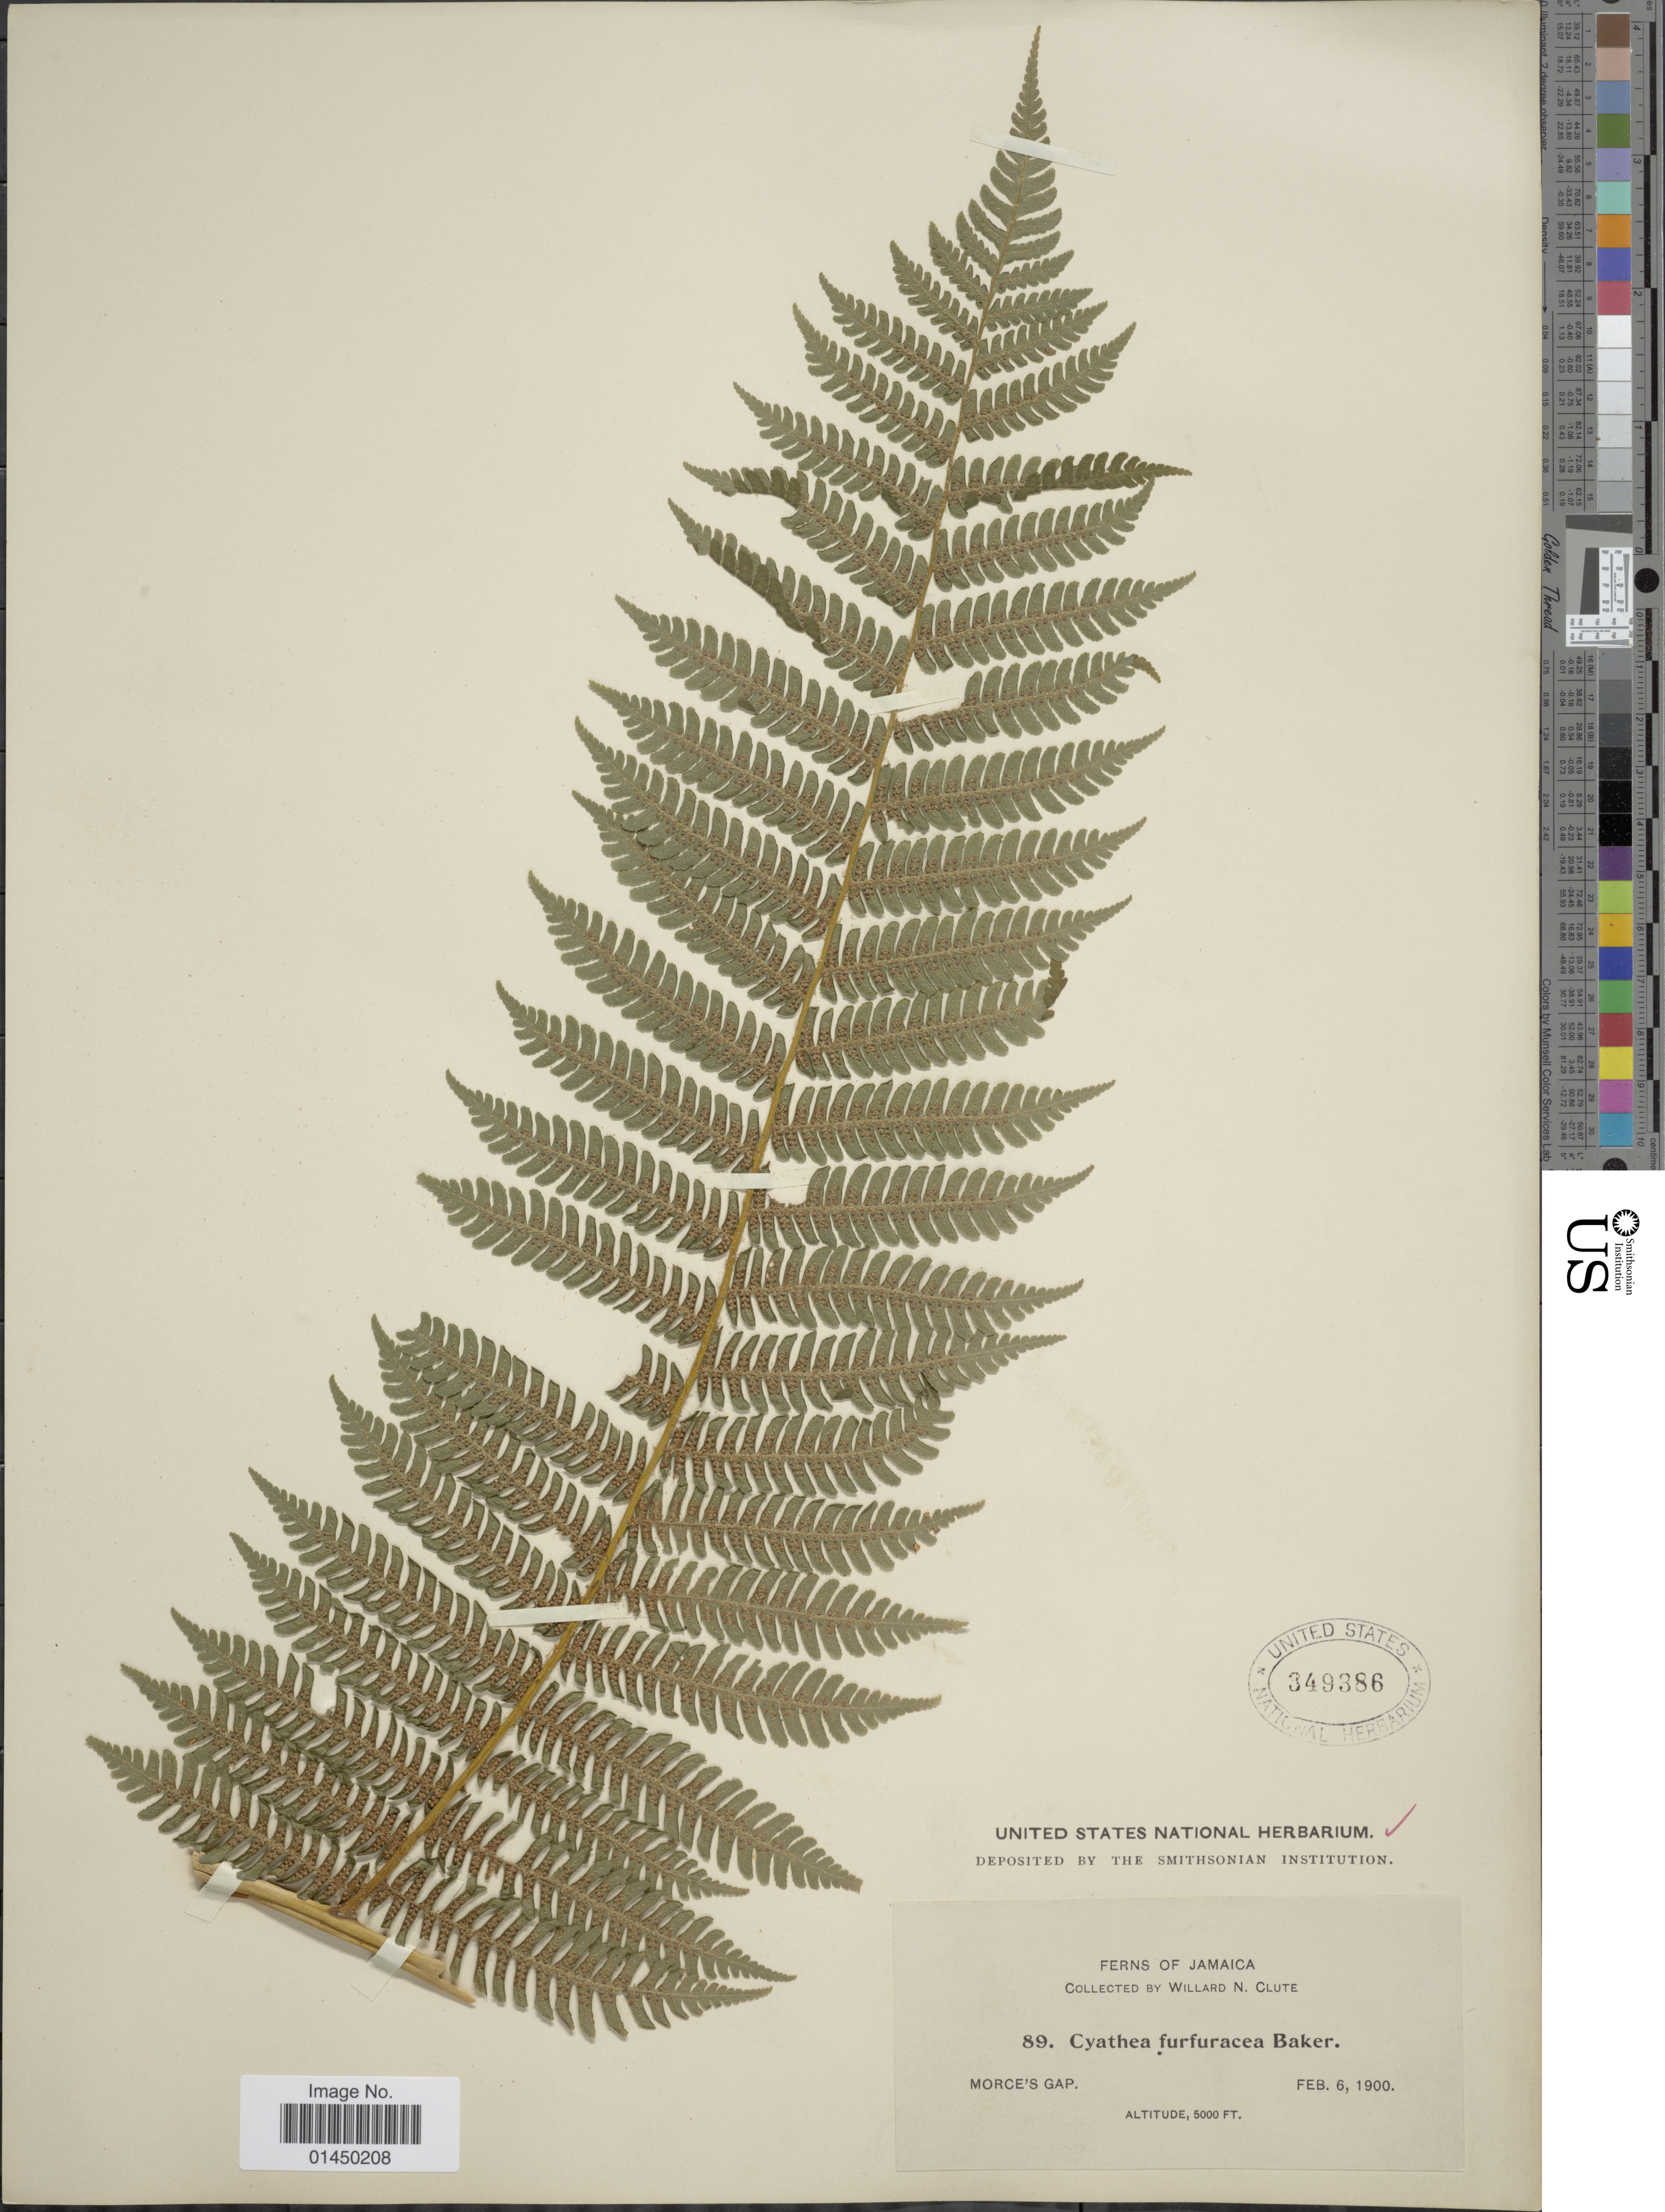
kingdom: Plantae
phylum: Tracheophyta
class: Polypodiopsida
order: Cyatheales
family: Cyatheaceae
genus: Cyathea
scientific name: Cyathea furfuracea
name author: Christ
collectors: W. N. Clute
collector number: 89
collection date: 1900-02-06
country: Jamaica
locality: Morce's Gap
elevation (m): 1524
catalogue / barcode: US 349386